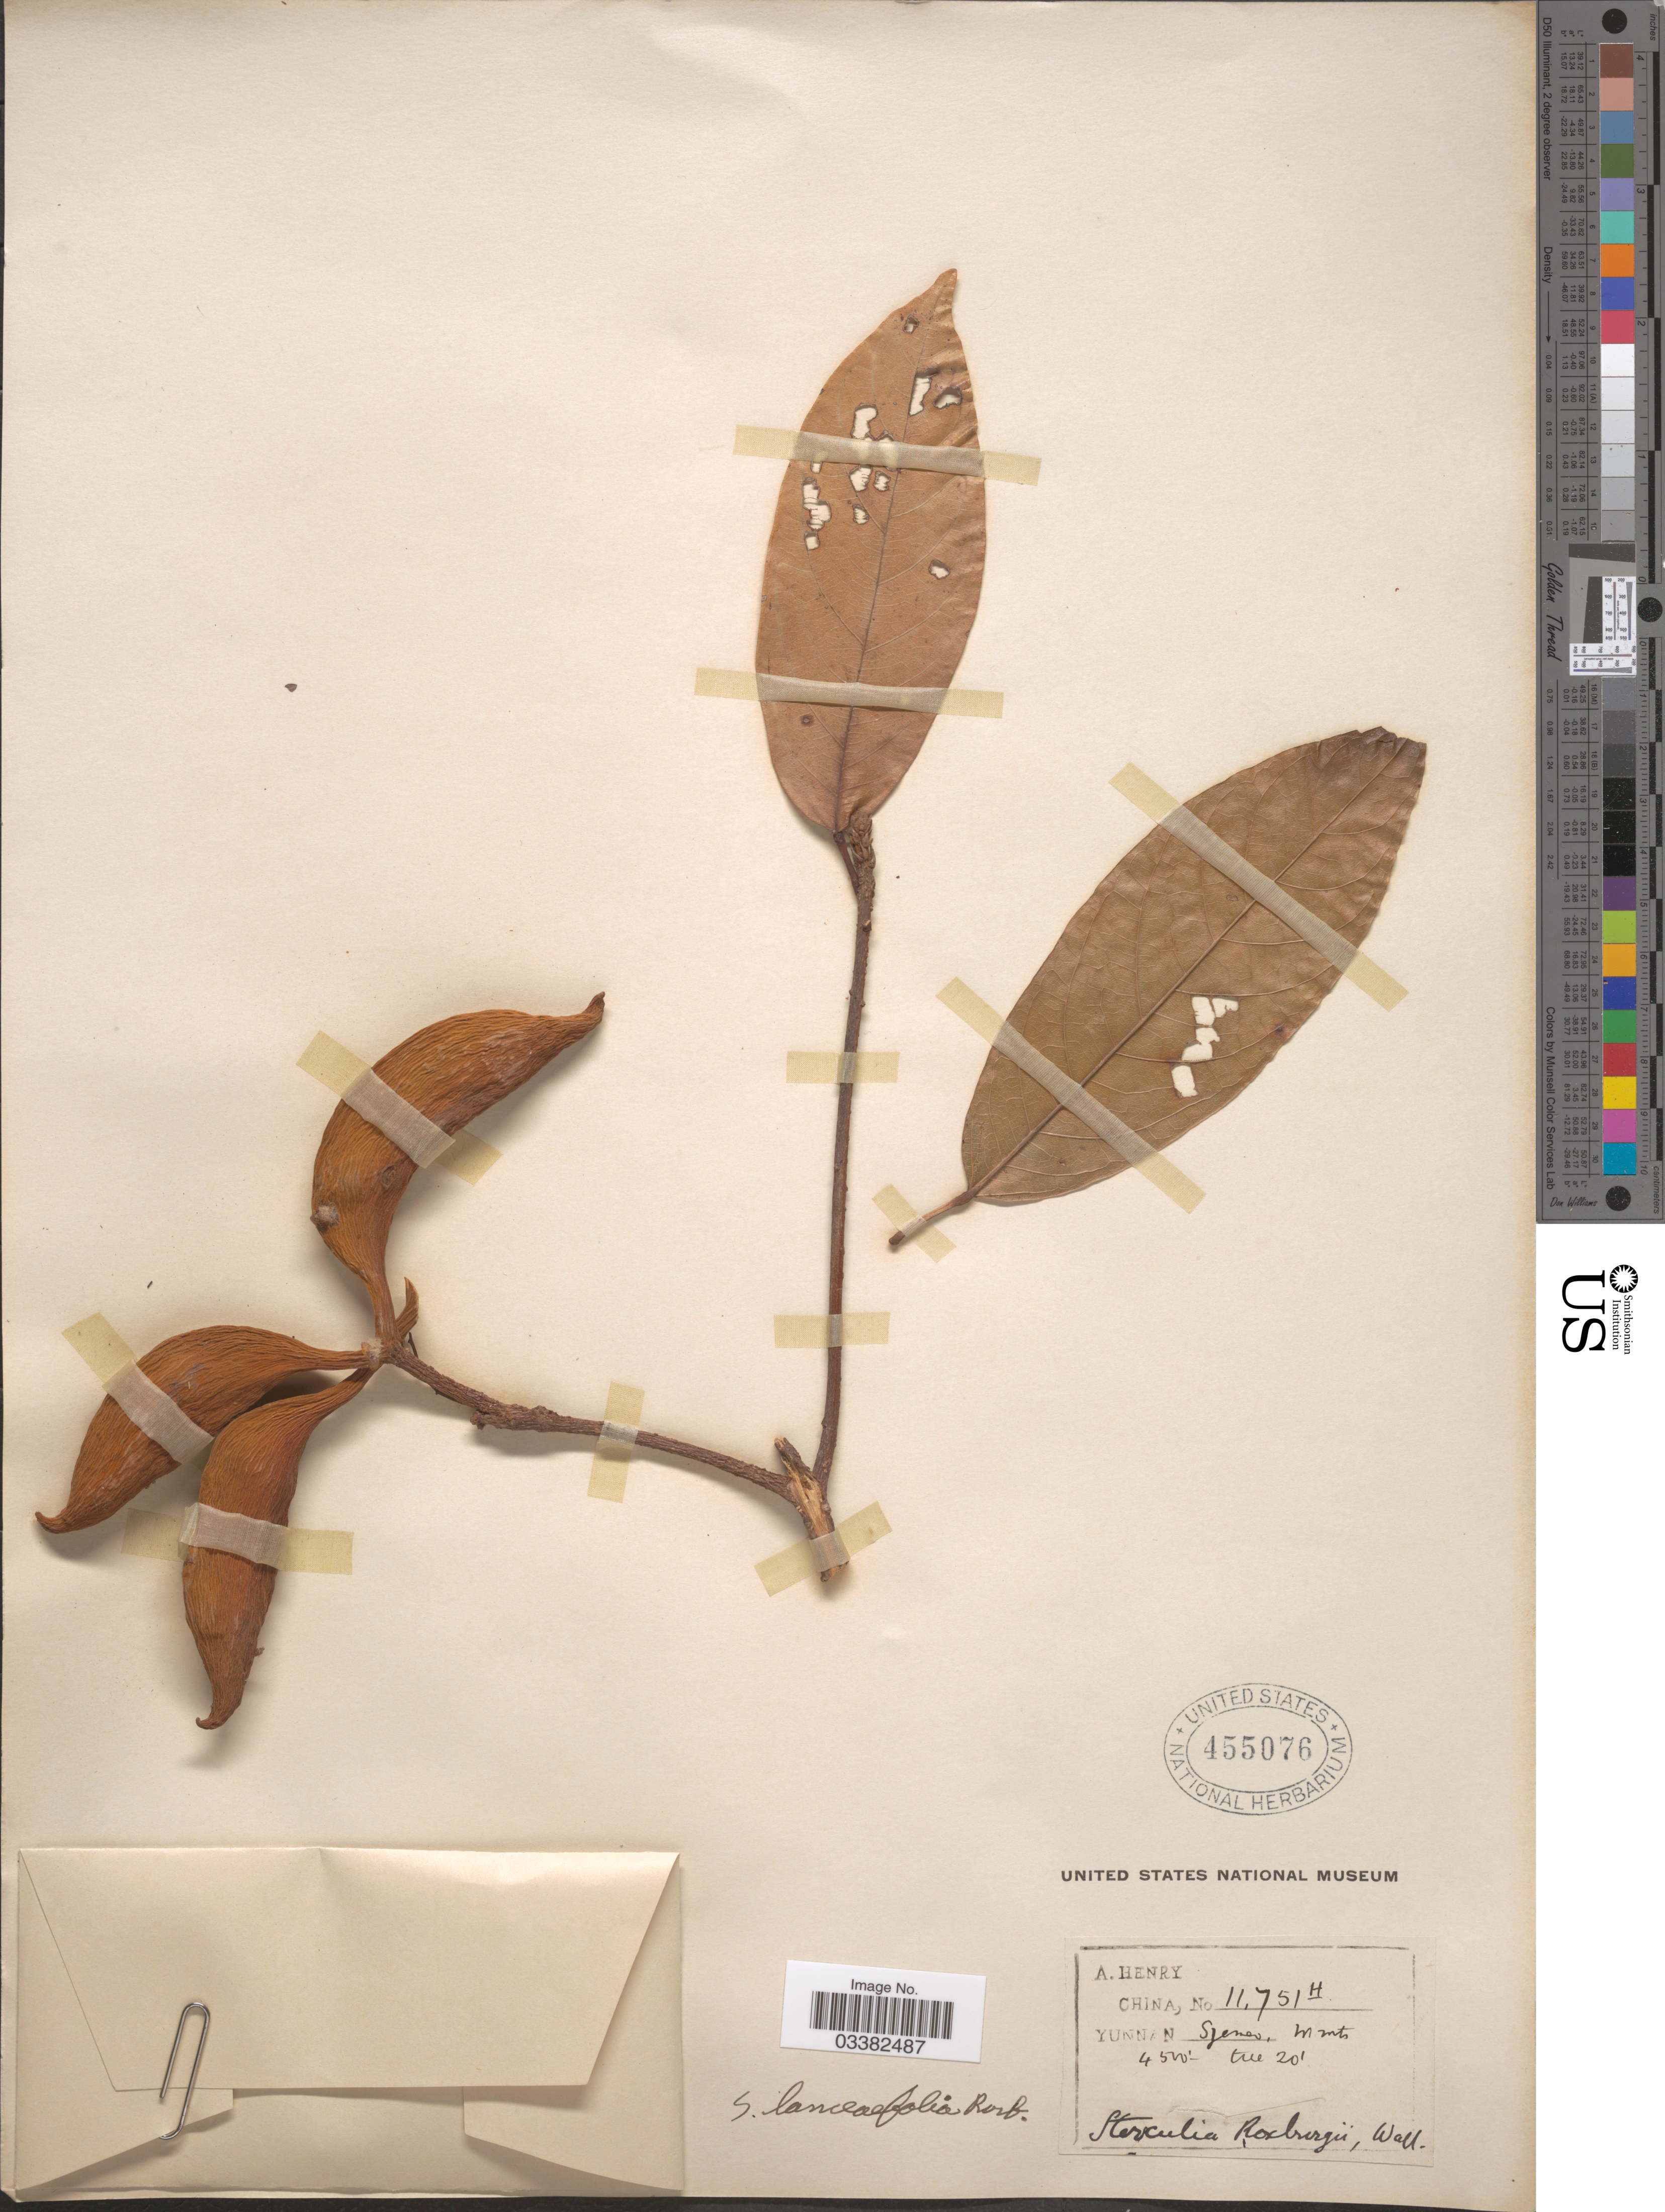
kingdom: Plantae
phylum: Tracheophyta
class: Magnoliopsida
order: Malvales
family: Malvaceae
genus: Sterculia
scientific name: Sterculia lanceifolia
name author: Roxb.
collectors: A. Henry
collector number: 11751 H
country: China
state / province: Yunnan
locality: Szemoa, W Mts.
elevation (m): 1372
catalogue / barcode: US 455076